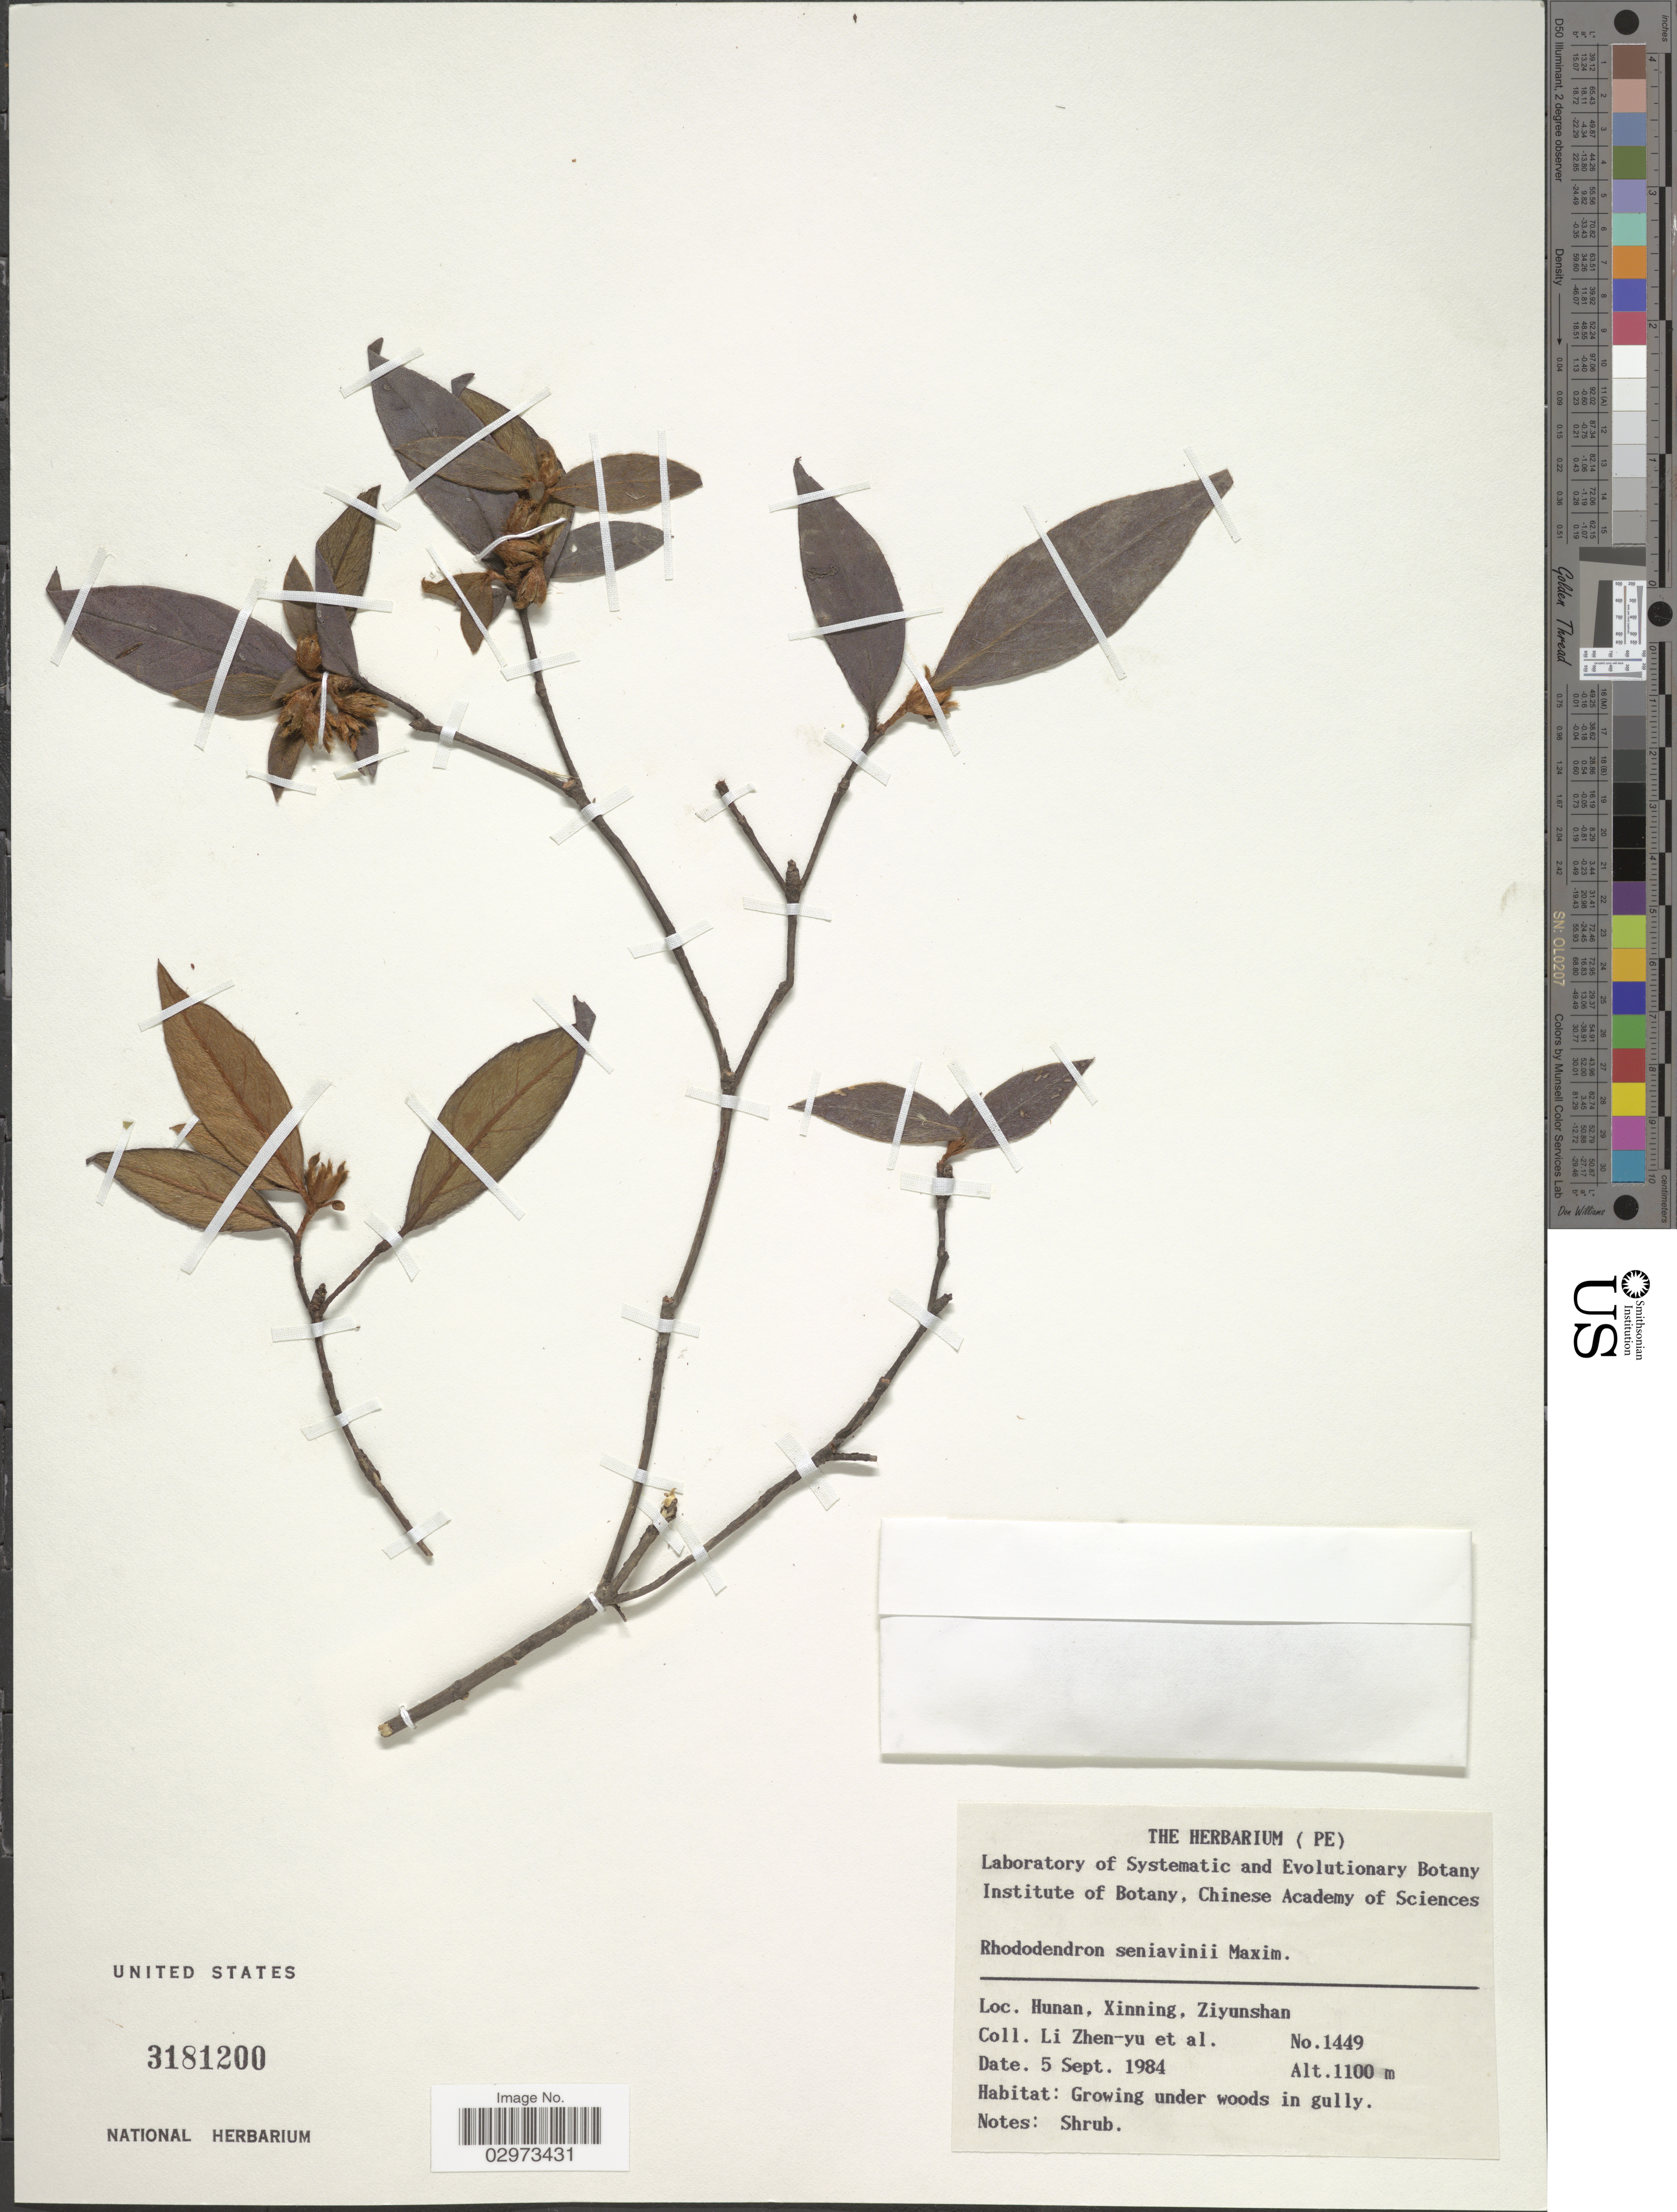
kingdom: Plantae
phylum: Tracheophyta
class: Magnoliopsida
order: Ericales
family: Ericaceae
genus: Rhododendron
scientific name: Rhododendron seniavinii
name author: Maxim.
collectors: Z. Y. Li & et al.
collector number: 1449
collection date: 1984-09-05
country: China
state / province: Hunan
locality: Hunan, Xinning, Ziyunshan. Growing under woods in gully.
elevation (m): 1100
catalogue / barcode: US 3181200